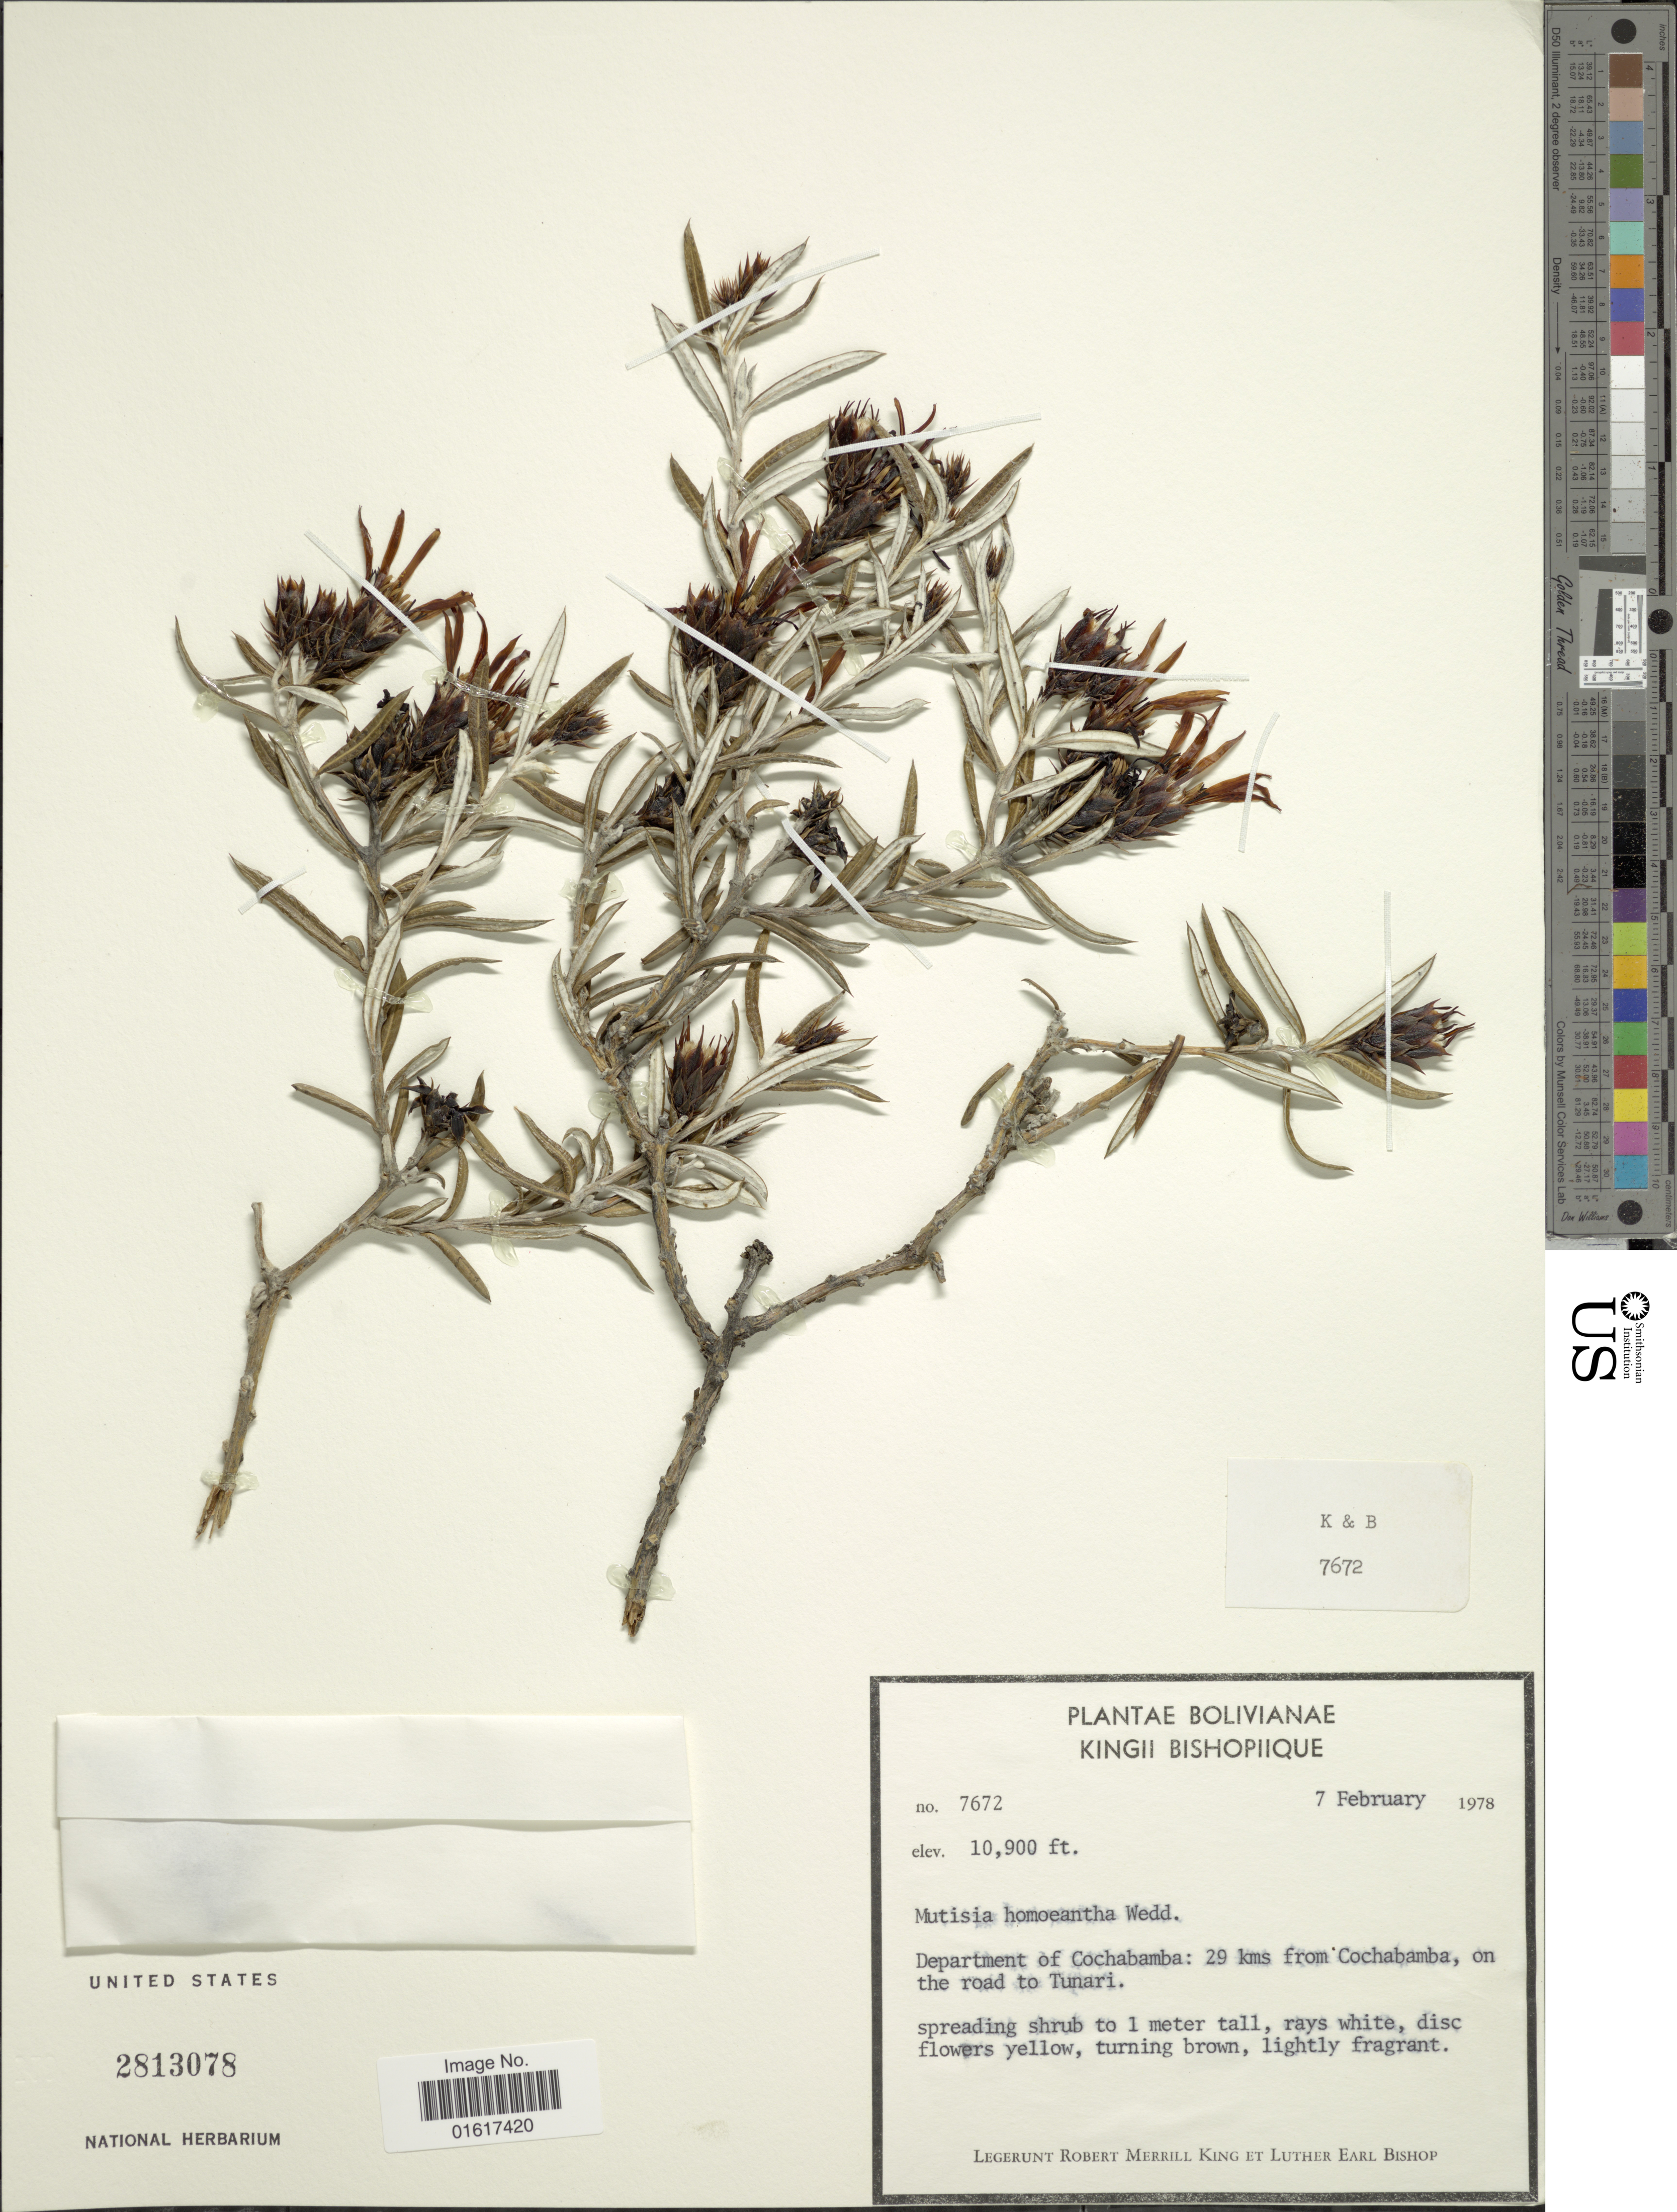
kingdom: Plantae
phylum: Tracheophyta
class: Magnoliopsida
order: Asterales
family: Asteraceae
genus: Mutisia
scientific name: Mutisia homoeantha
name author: Wedd.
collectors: R. M. King & L. E. Bishop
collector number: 7672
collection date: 1978-02-07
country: Bolivia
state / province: Cochabamba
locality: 29 kms from Cochabamba, on the road to Tunari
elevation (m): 3322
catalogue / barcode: US 2813078